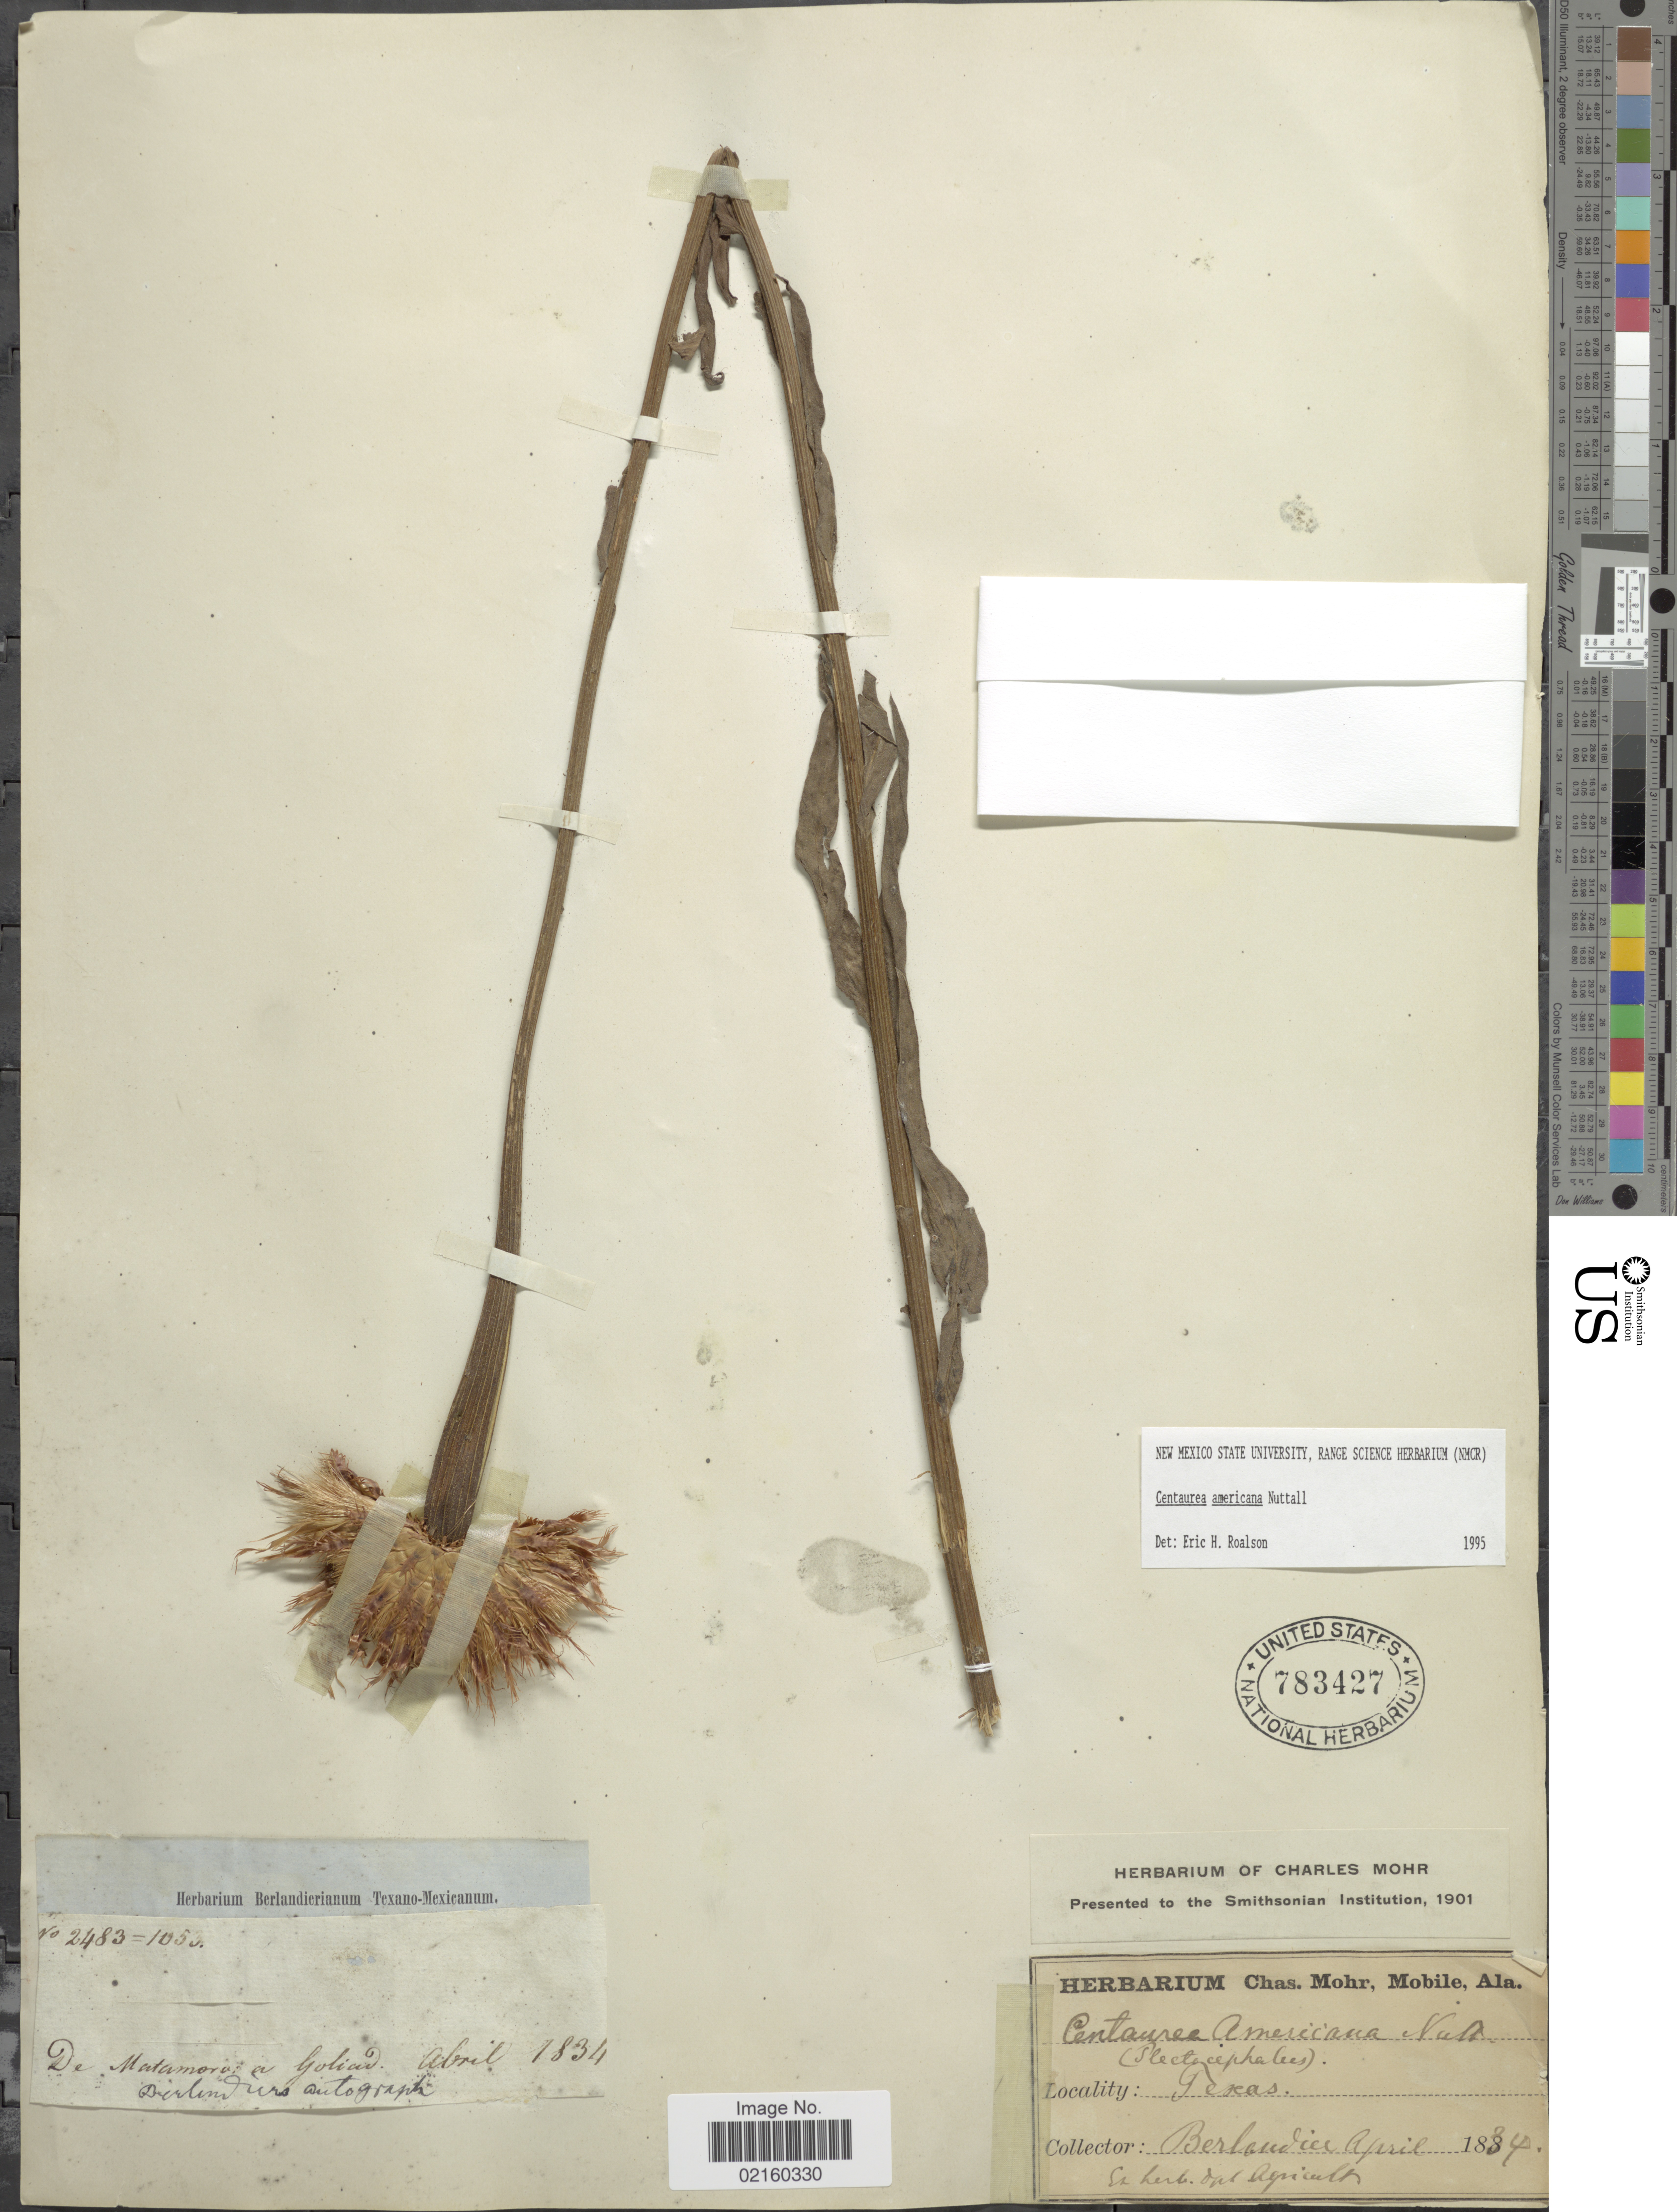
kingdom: Plantae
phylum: Tracheophyta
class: Magnoliopsida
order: Asterales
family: Asteraceae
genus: Plectocephalus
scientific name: Plectocephalus americanus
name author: (Nutt.) D. Don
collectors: J. L. Berlandier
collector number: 2483/1053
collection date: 1834-04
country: United States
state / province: Texas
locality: Goliad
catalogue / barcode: US 783427